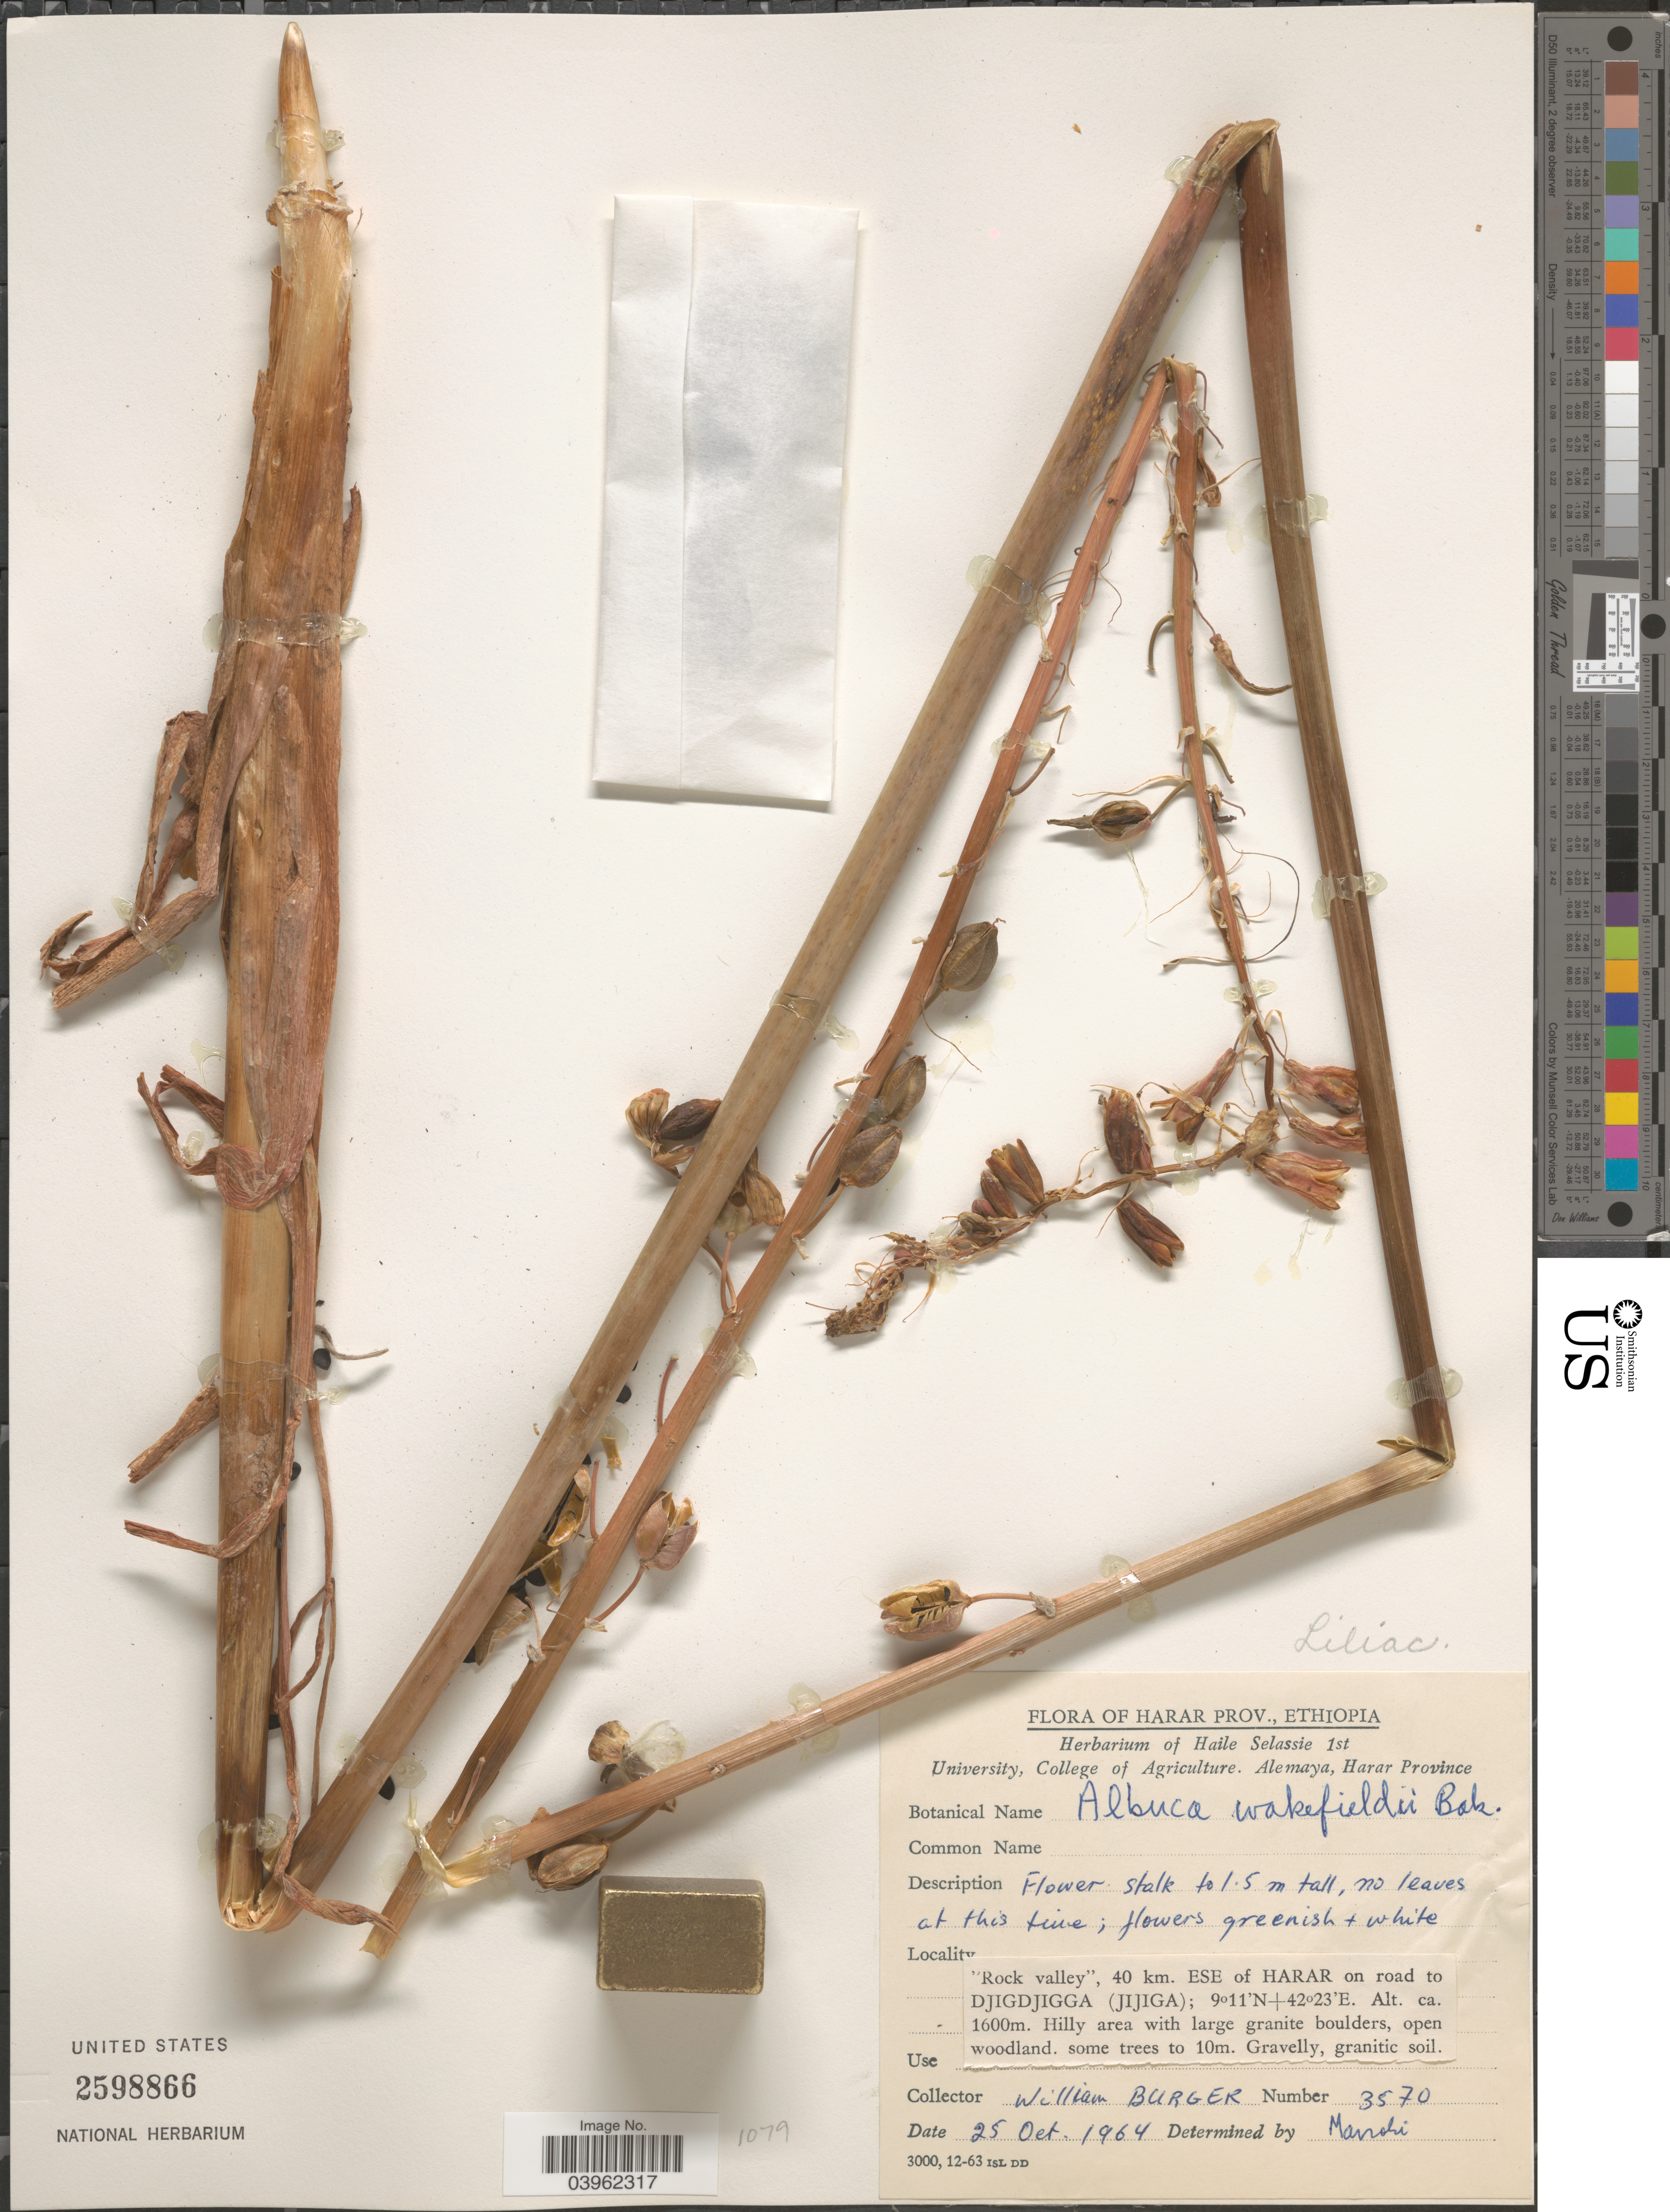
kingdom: Plantae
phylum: Tracheophyta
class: Liliopsida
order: Asparagales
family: Asparagaceae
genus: Albuca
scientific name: Albuca wakefieldii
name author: Baker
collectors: W. Burger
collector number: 3570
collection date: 1964-10-25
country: Ethiopia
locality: Harar Prov. "Rock valley", 40 km. ESE of Harar on road to Djigdjigga (Jijiga). Hilly area with large granite boulders, open woodland.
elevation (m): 1600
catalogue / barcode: US 2598866